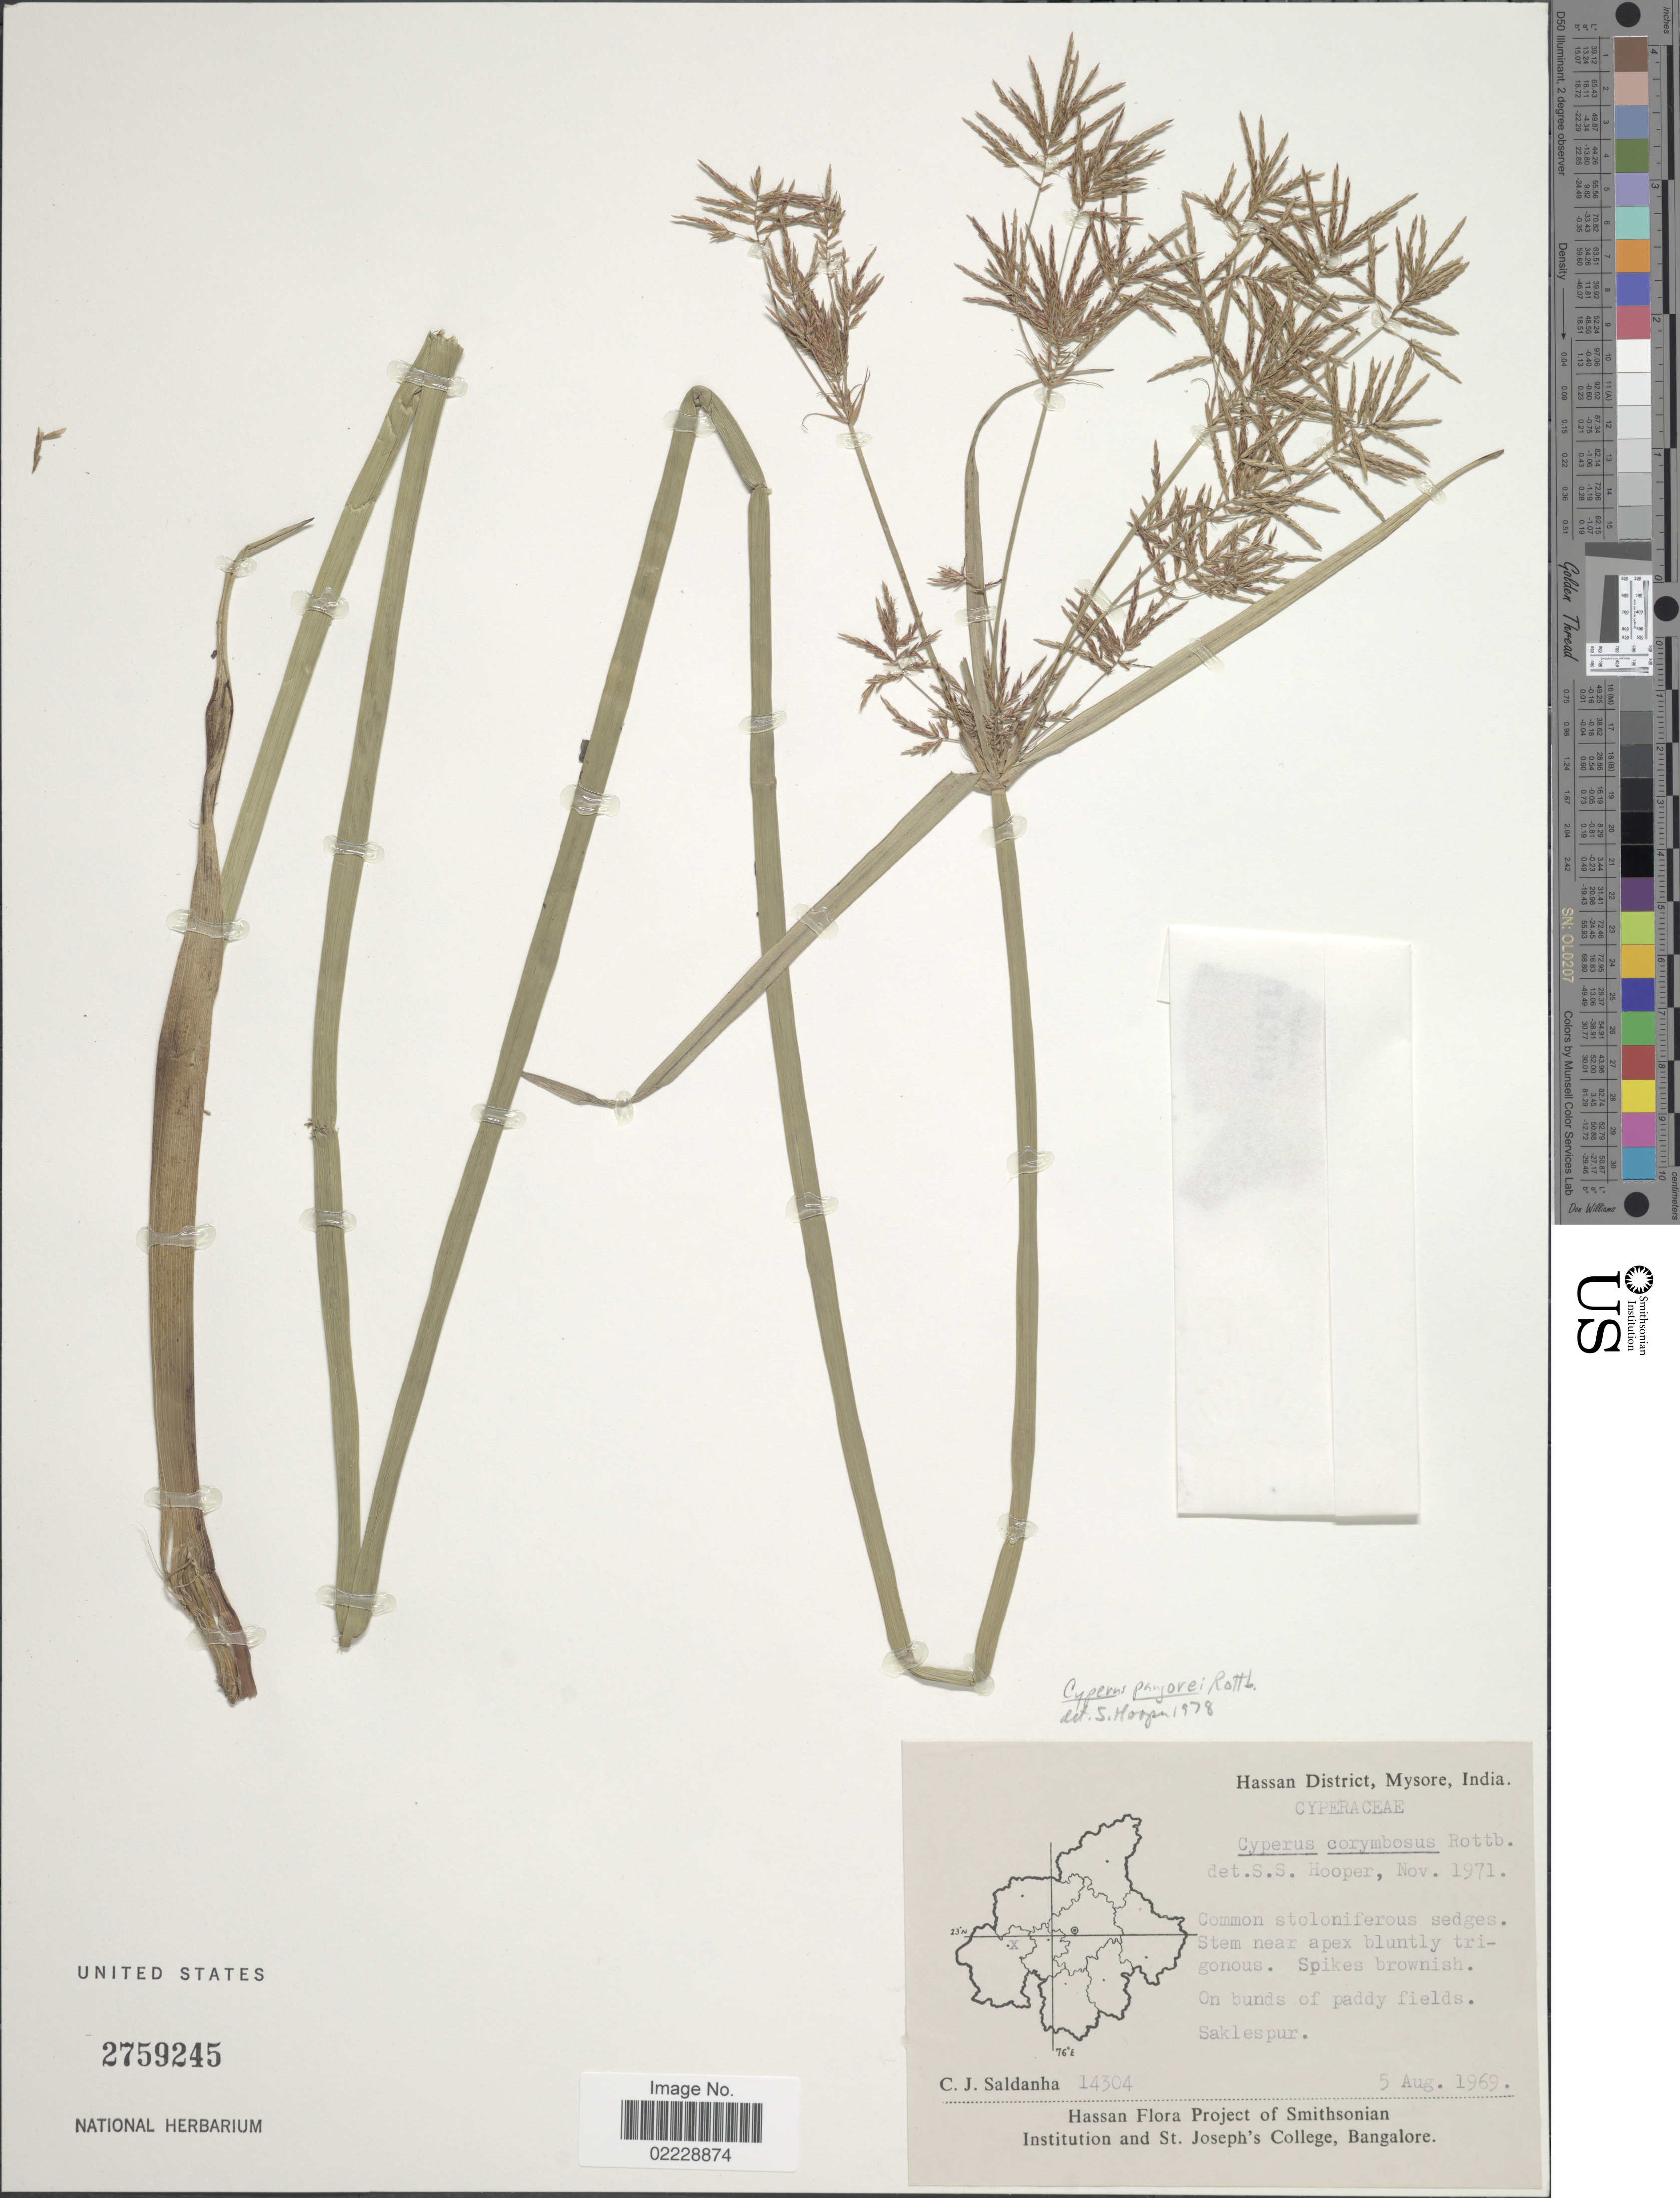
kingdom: Plantae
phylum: Tracheophyta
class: Liliopsida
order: Poales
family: Cyperaceae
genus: Cyperus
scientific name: Cyperus pangorei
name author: Rottb.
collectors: C. J. Saldanha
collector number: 14304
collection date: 1969-08-05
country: India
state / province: Karnataka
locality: Hassan District, Mysore. Saklespur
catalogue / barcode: US 2759245